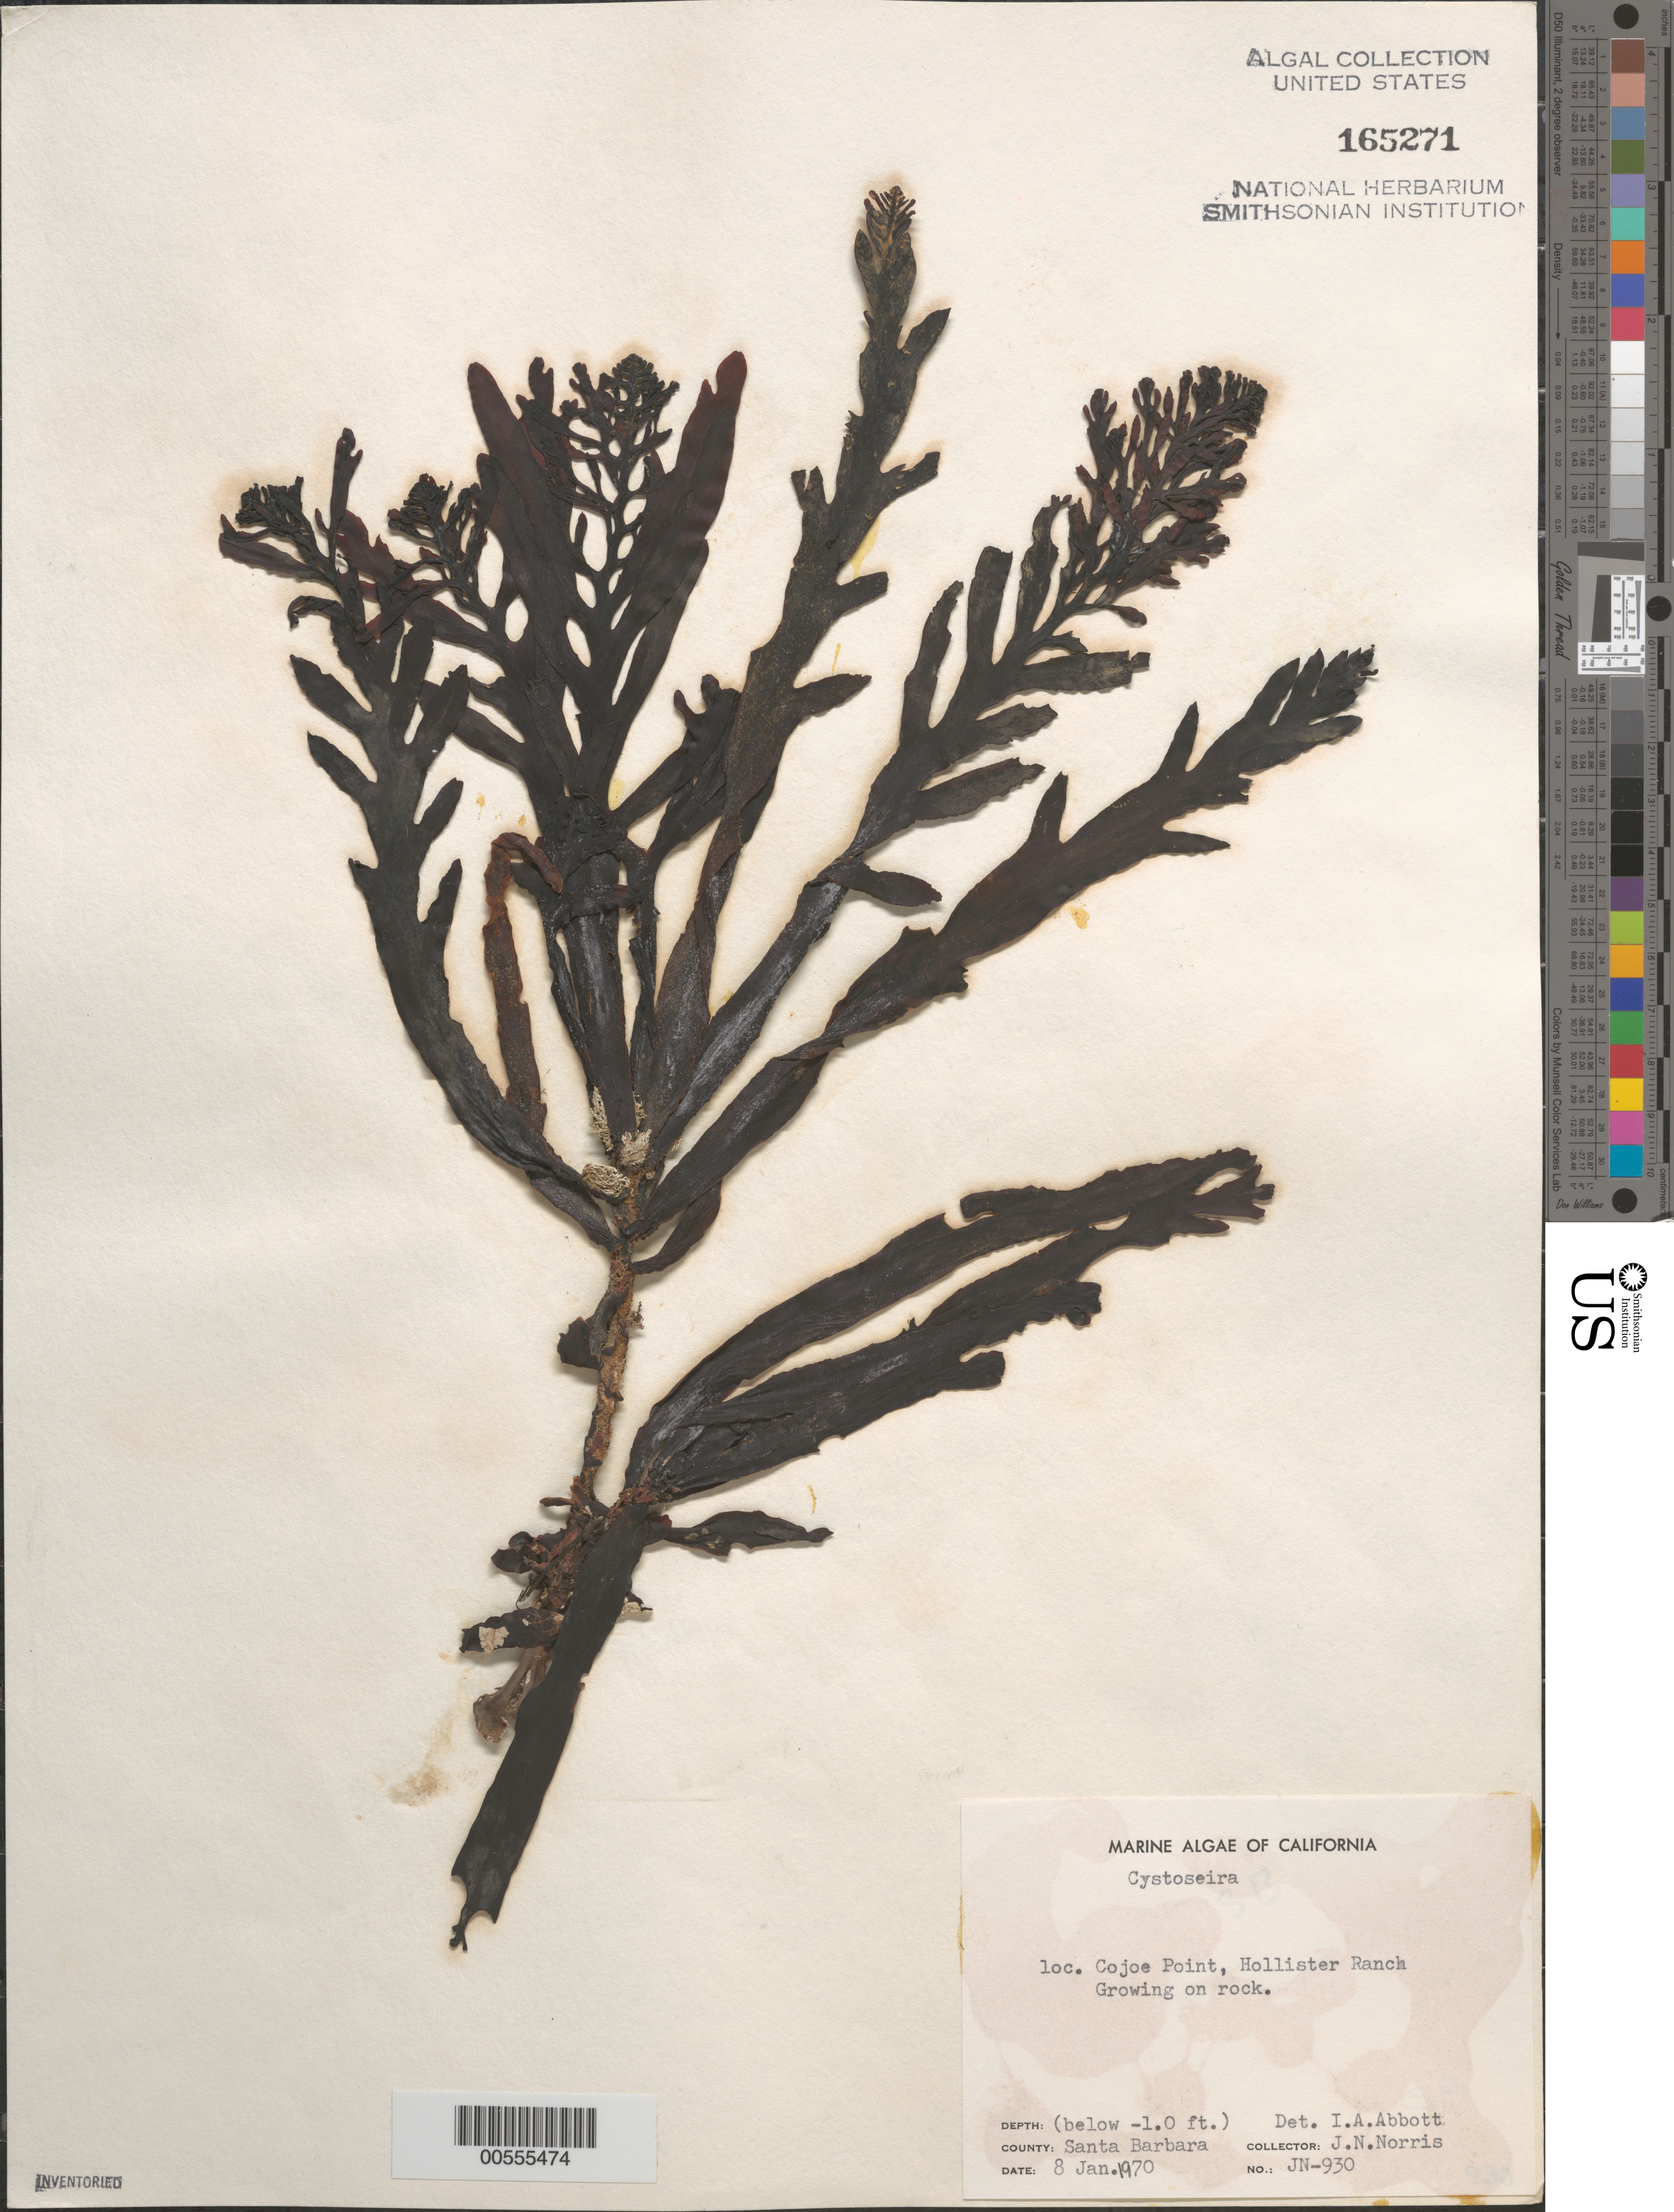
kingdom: Chromista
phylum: Ochrophyta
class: Phaeophyceae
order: Fucales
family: Sargassaceae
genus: Cystoseira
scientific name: Cystoseira sp.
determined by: Abbott, Isabella A.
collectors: J. N. Norris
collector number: JN-930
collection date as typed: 08 Jan 1970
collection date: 1970-01-08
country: United States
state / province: California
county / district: Santa Barbara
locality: Cojo Point, Hollister Ranch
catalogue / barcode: US 165271